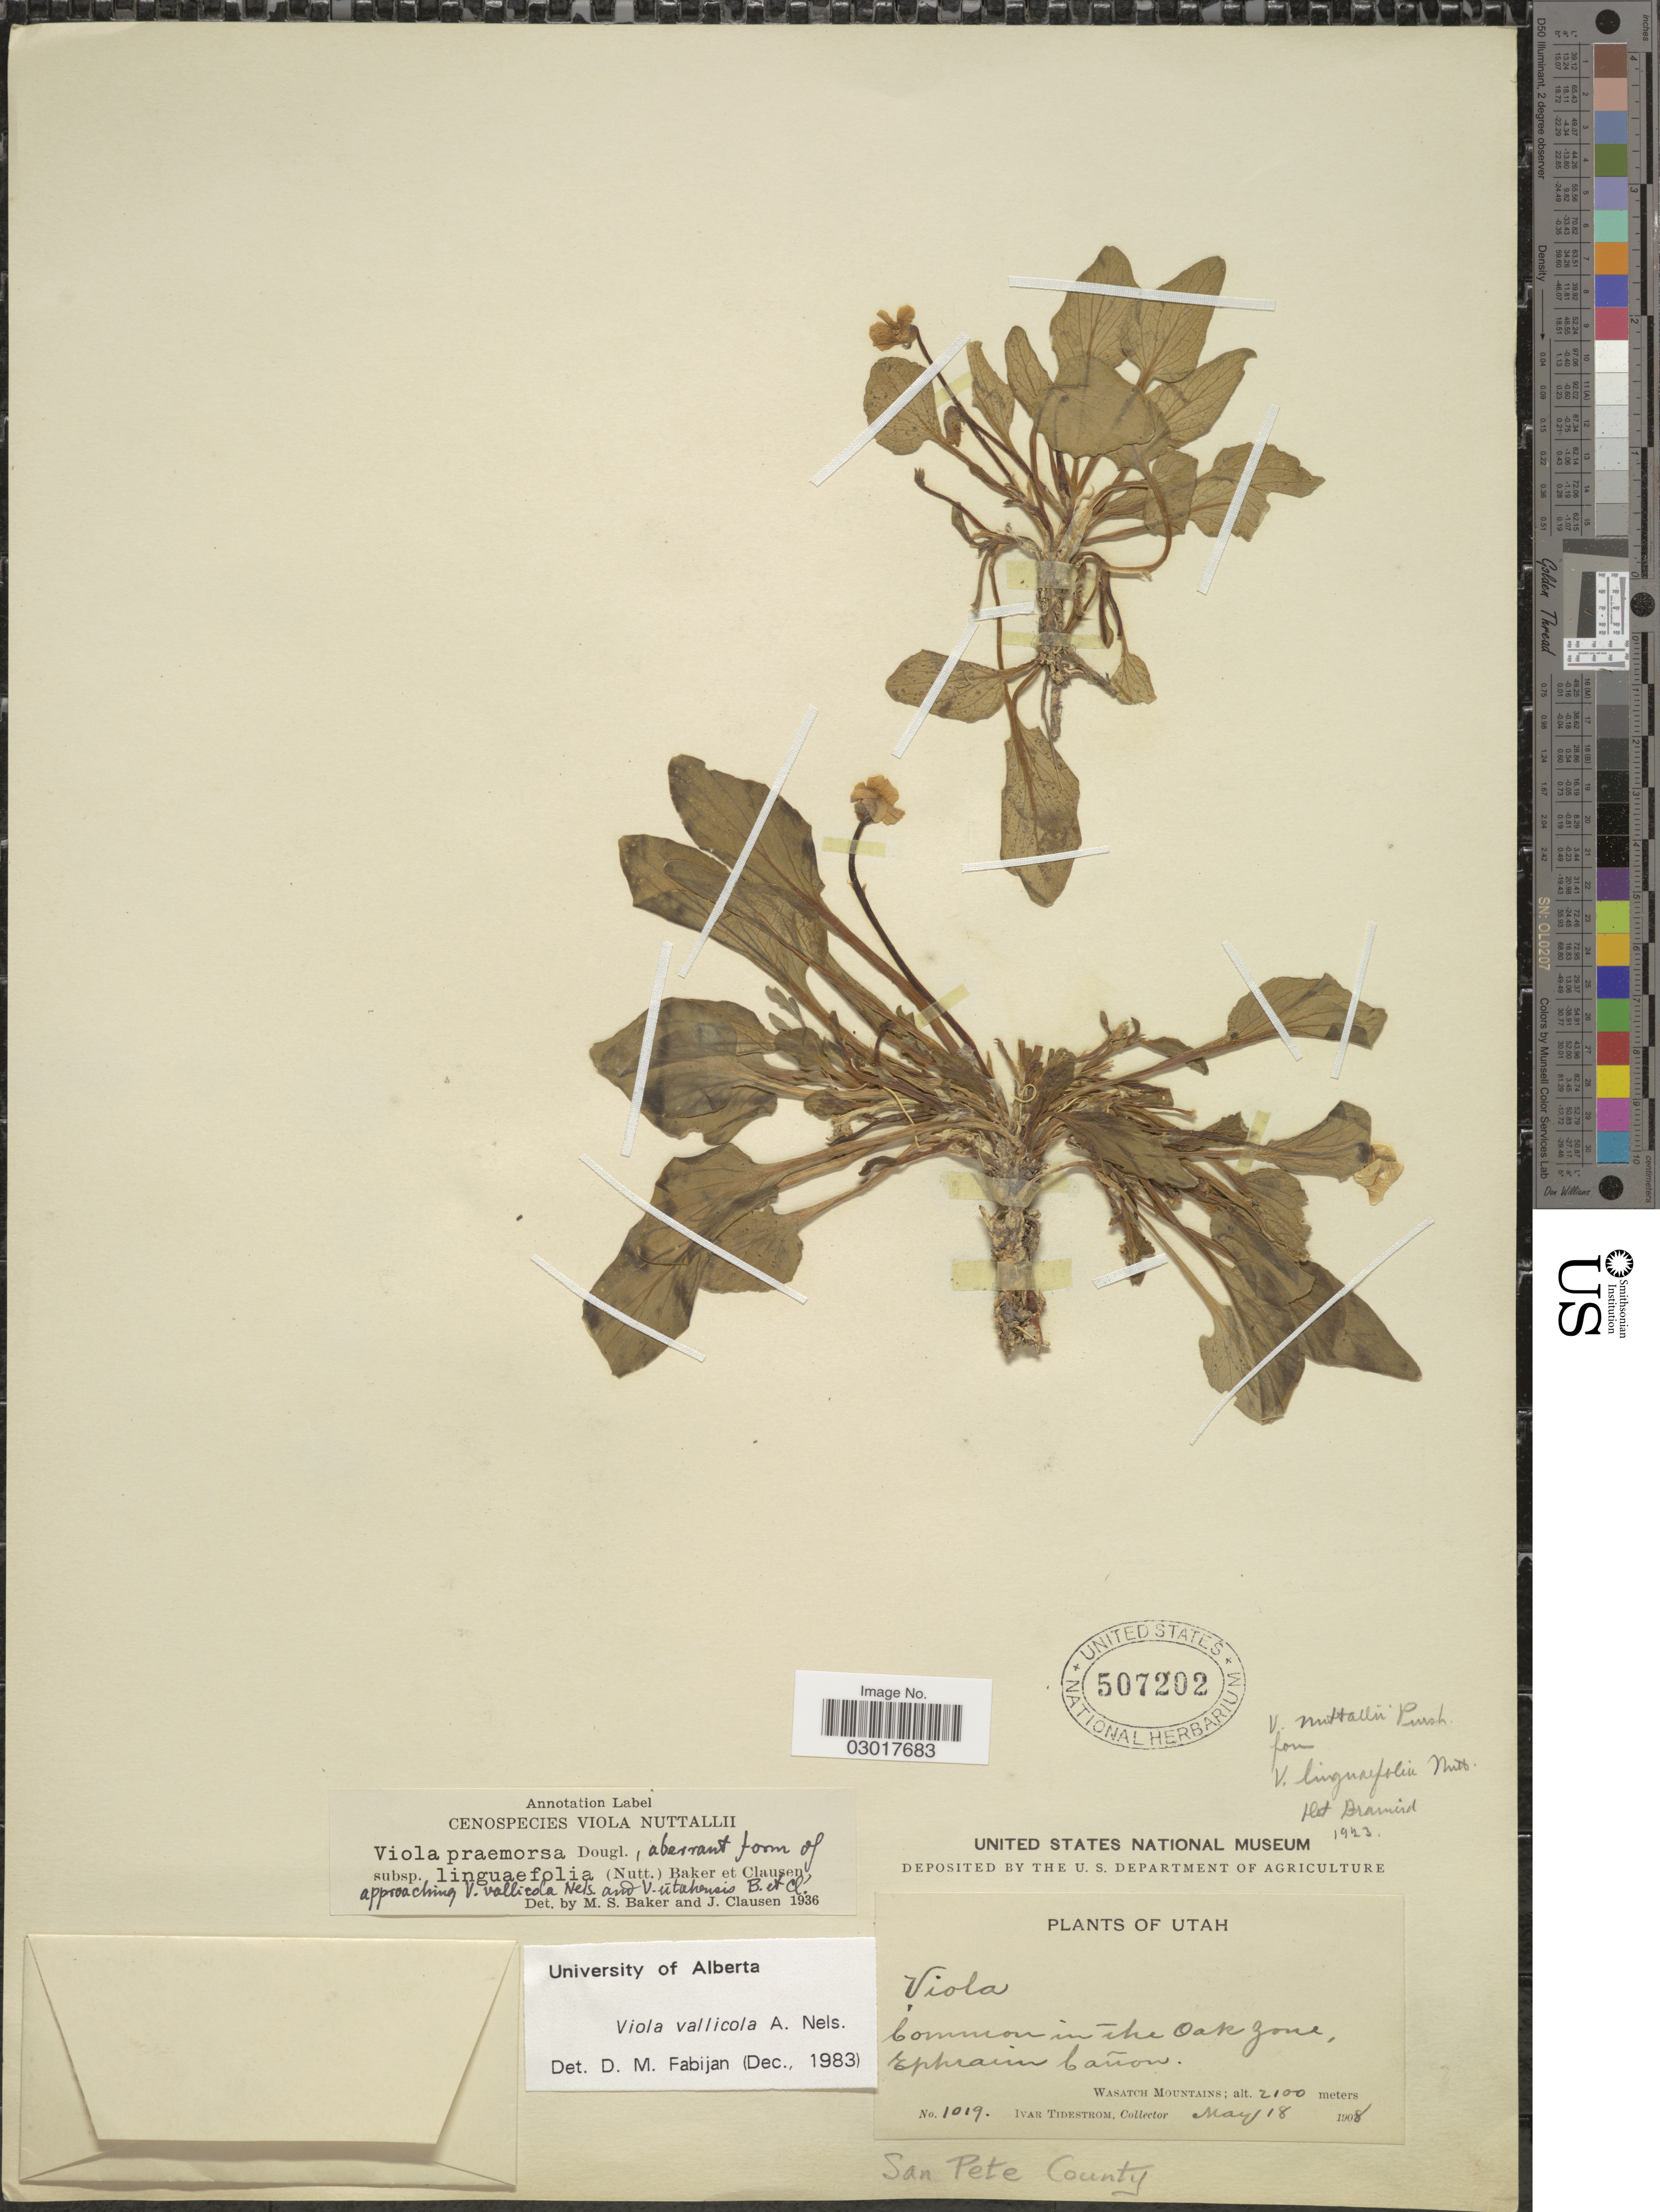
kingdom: Plantae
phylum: Tracheophyta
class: Magnoliopsida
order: Malpighiales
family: Violaceae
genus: Viola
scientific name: Viola vallicola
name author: A. Nelson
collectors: I. F. Tidestrom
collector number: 1019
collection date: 1908-05-18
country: United States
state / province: Utah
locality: Common in the Oak Zone, Ephraim Cañon. Wasatch Mountains. San Pete County.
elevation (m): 2100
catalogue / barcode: US 507202